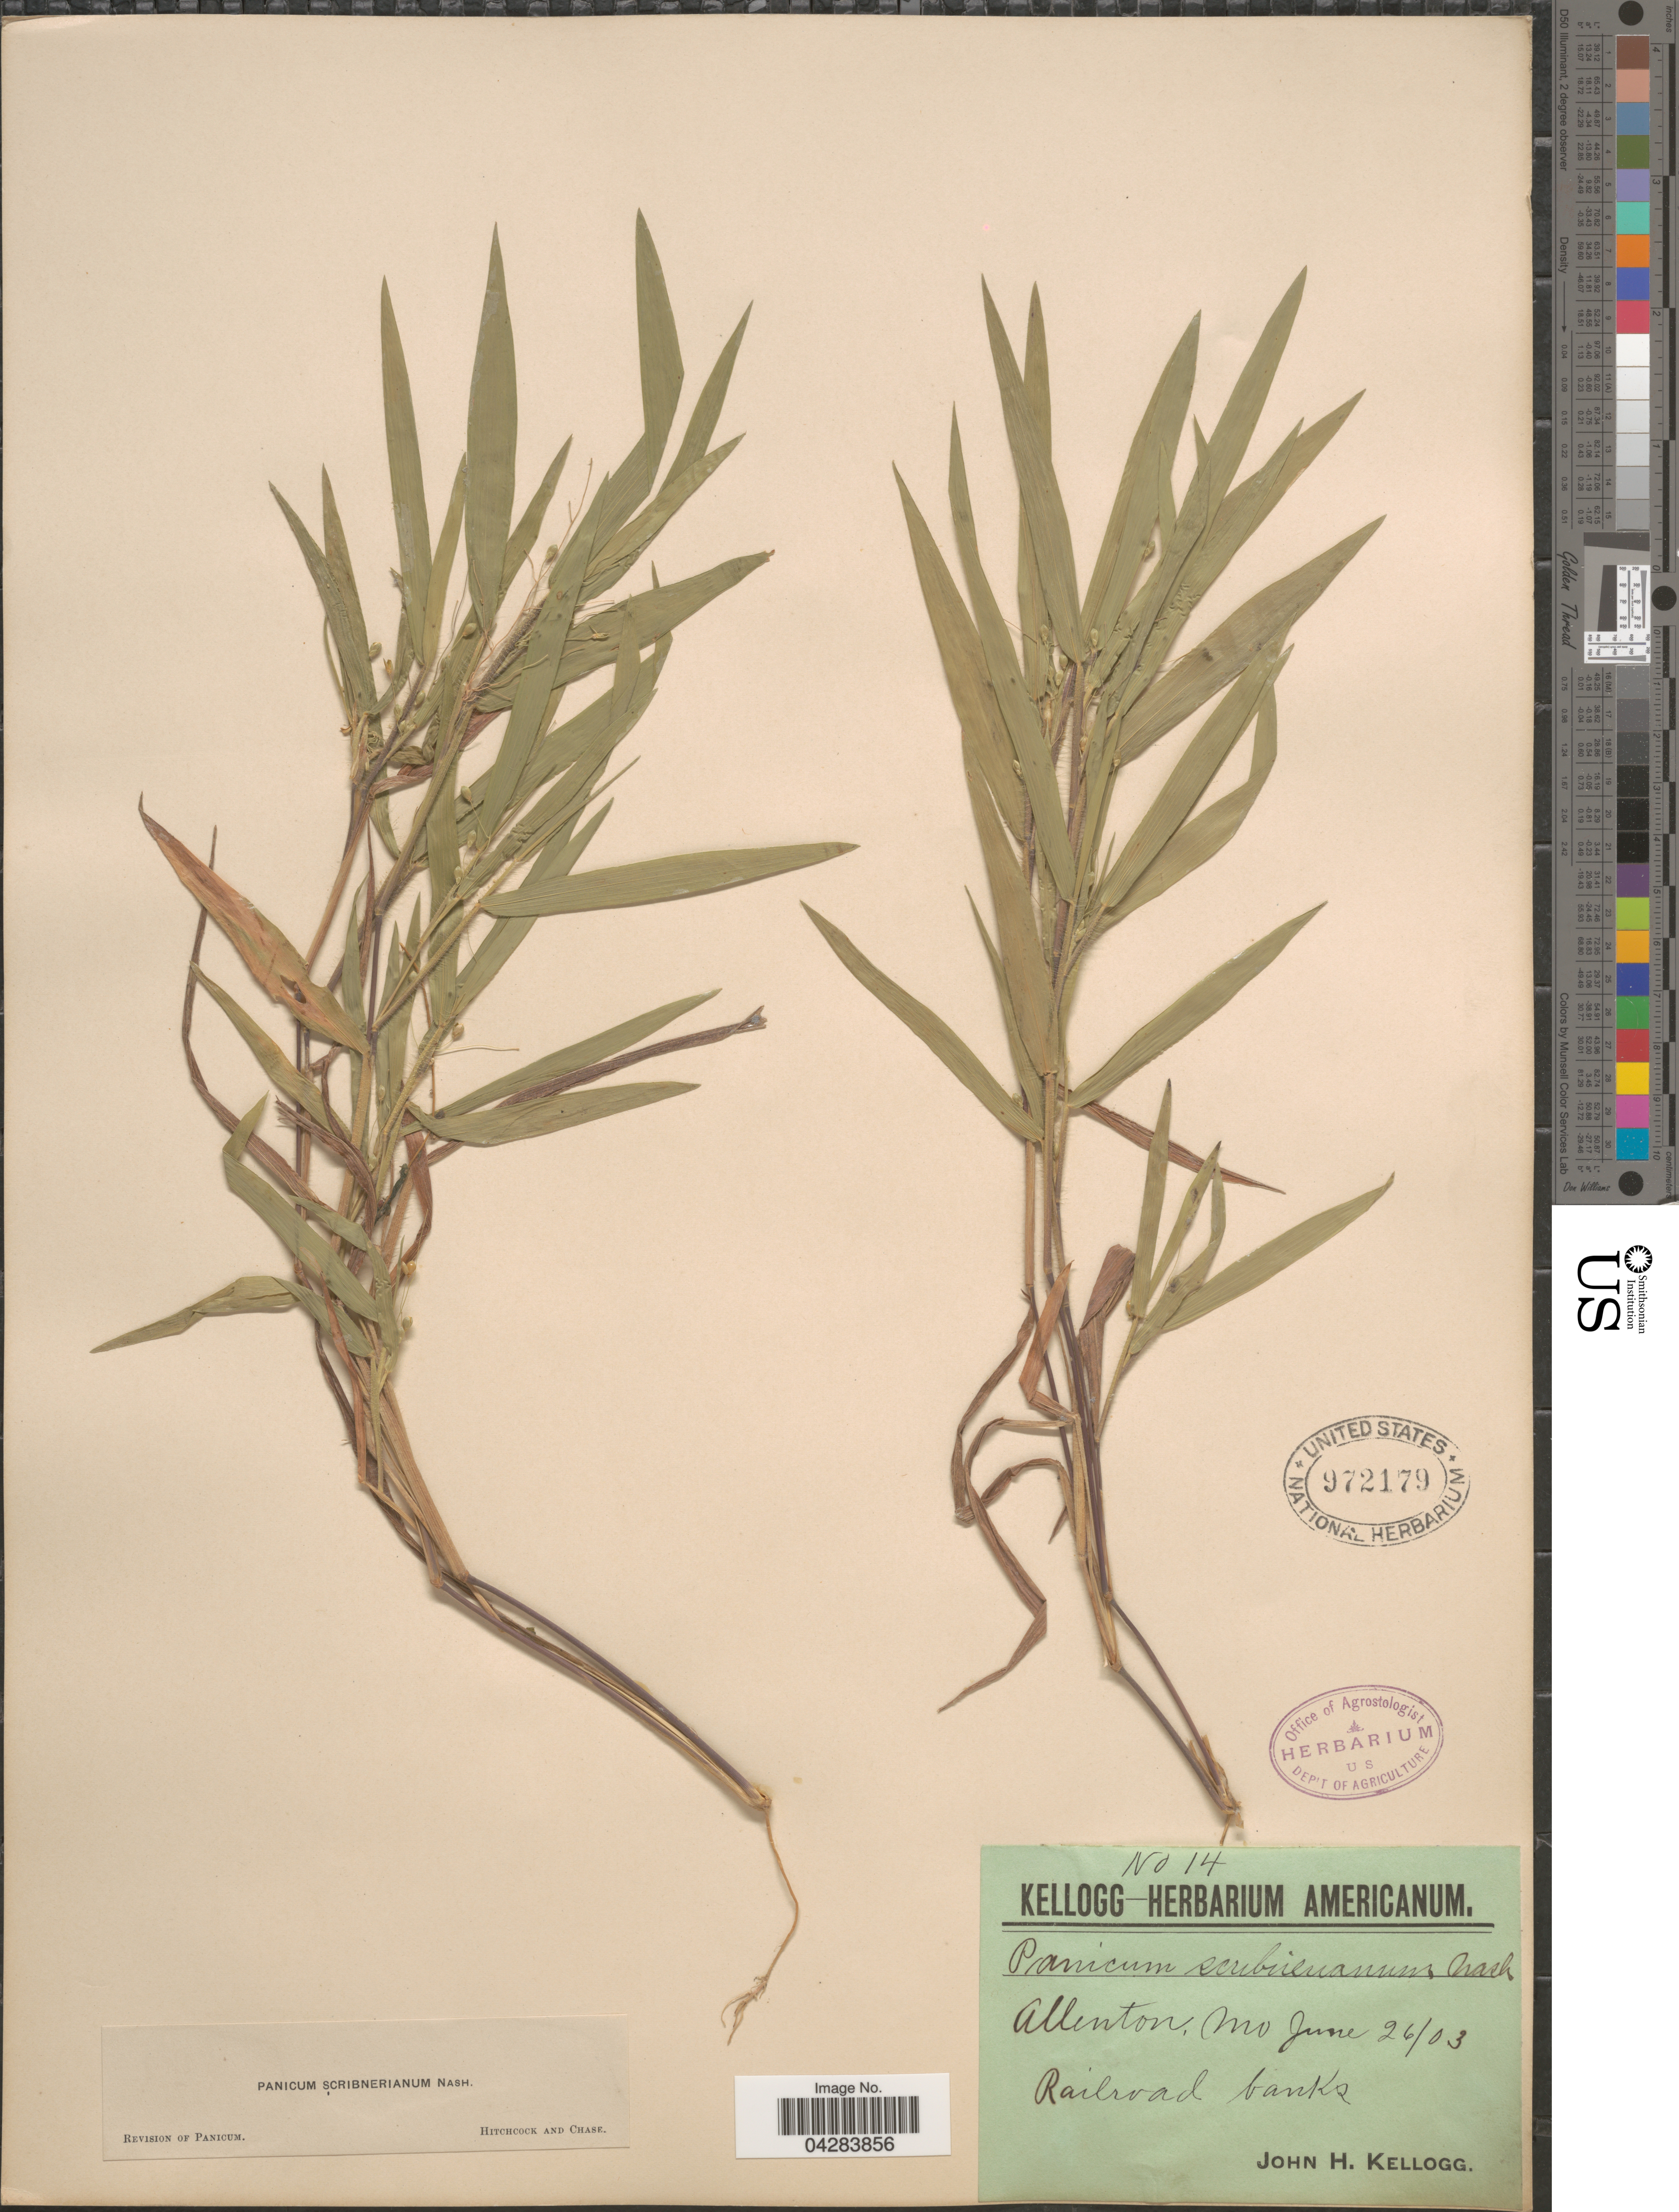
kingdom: Plantae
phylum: Tracheophyta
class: Liliopsida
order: Poales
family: Poaceae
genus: Dichanthelium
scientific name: Dichanthelium oligosanthes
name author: (Schult.) Gould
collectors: J. H. Kellogg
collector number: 14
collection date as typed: Transcribed d/m/y: 26/6/3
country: United States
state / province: Missouri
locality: Allenton. Railroad banks.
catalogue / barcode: US 972179